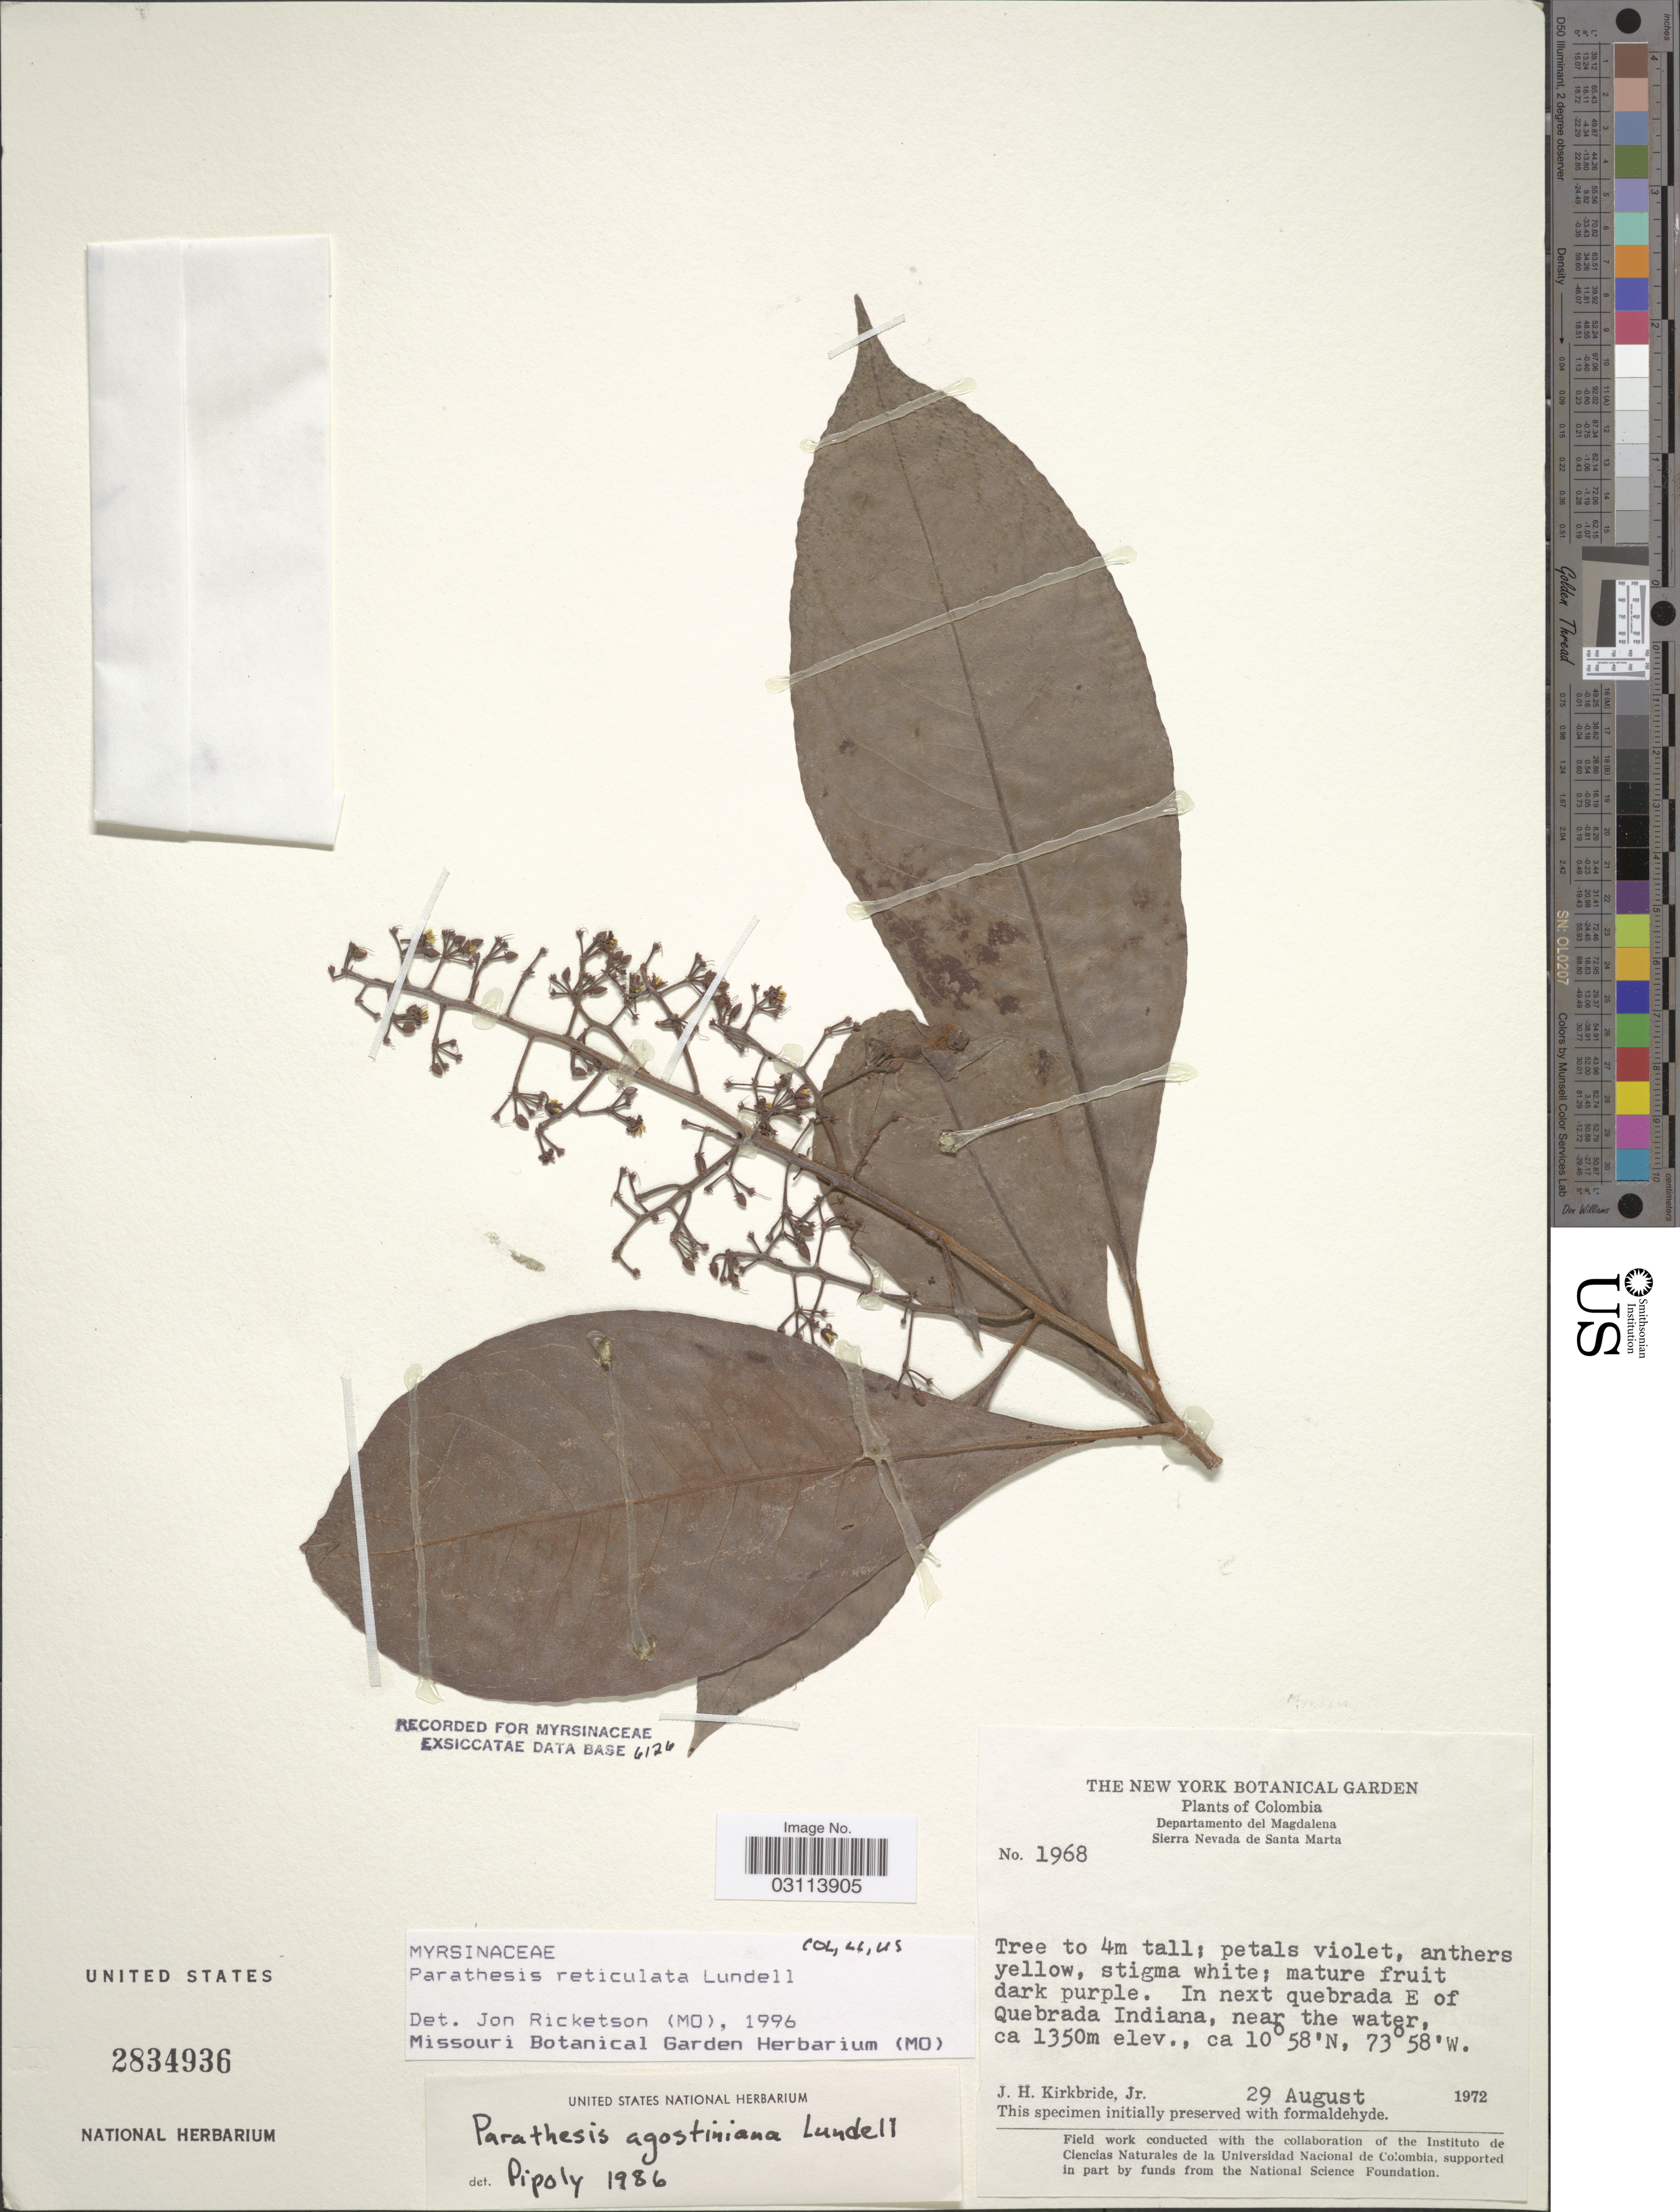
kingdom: Plantae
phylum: Tracheophyta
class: Magnoliopsida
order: Ericales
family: Primulaceae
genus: Parathesis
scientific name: Parathesis reticulata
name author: Lundell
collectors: J. H. Kirkbride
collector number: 1968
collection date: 1972-08-29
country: Colombia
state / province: Magdalena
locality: Departamento del Magdalena. Sierra Nevada de Santa Marta. In next quebrada E of Quebrada Indiana, near the water.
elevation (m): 1350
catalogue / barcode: US 2834936